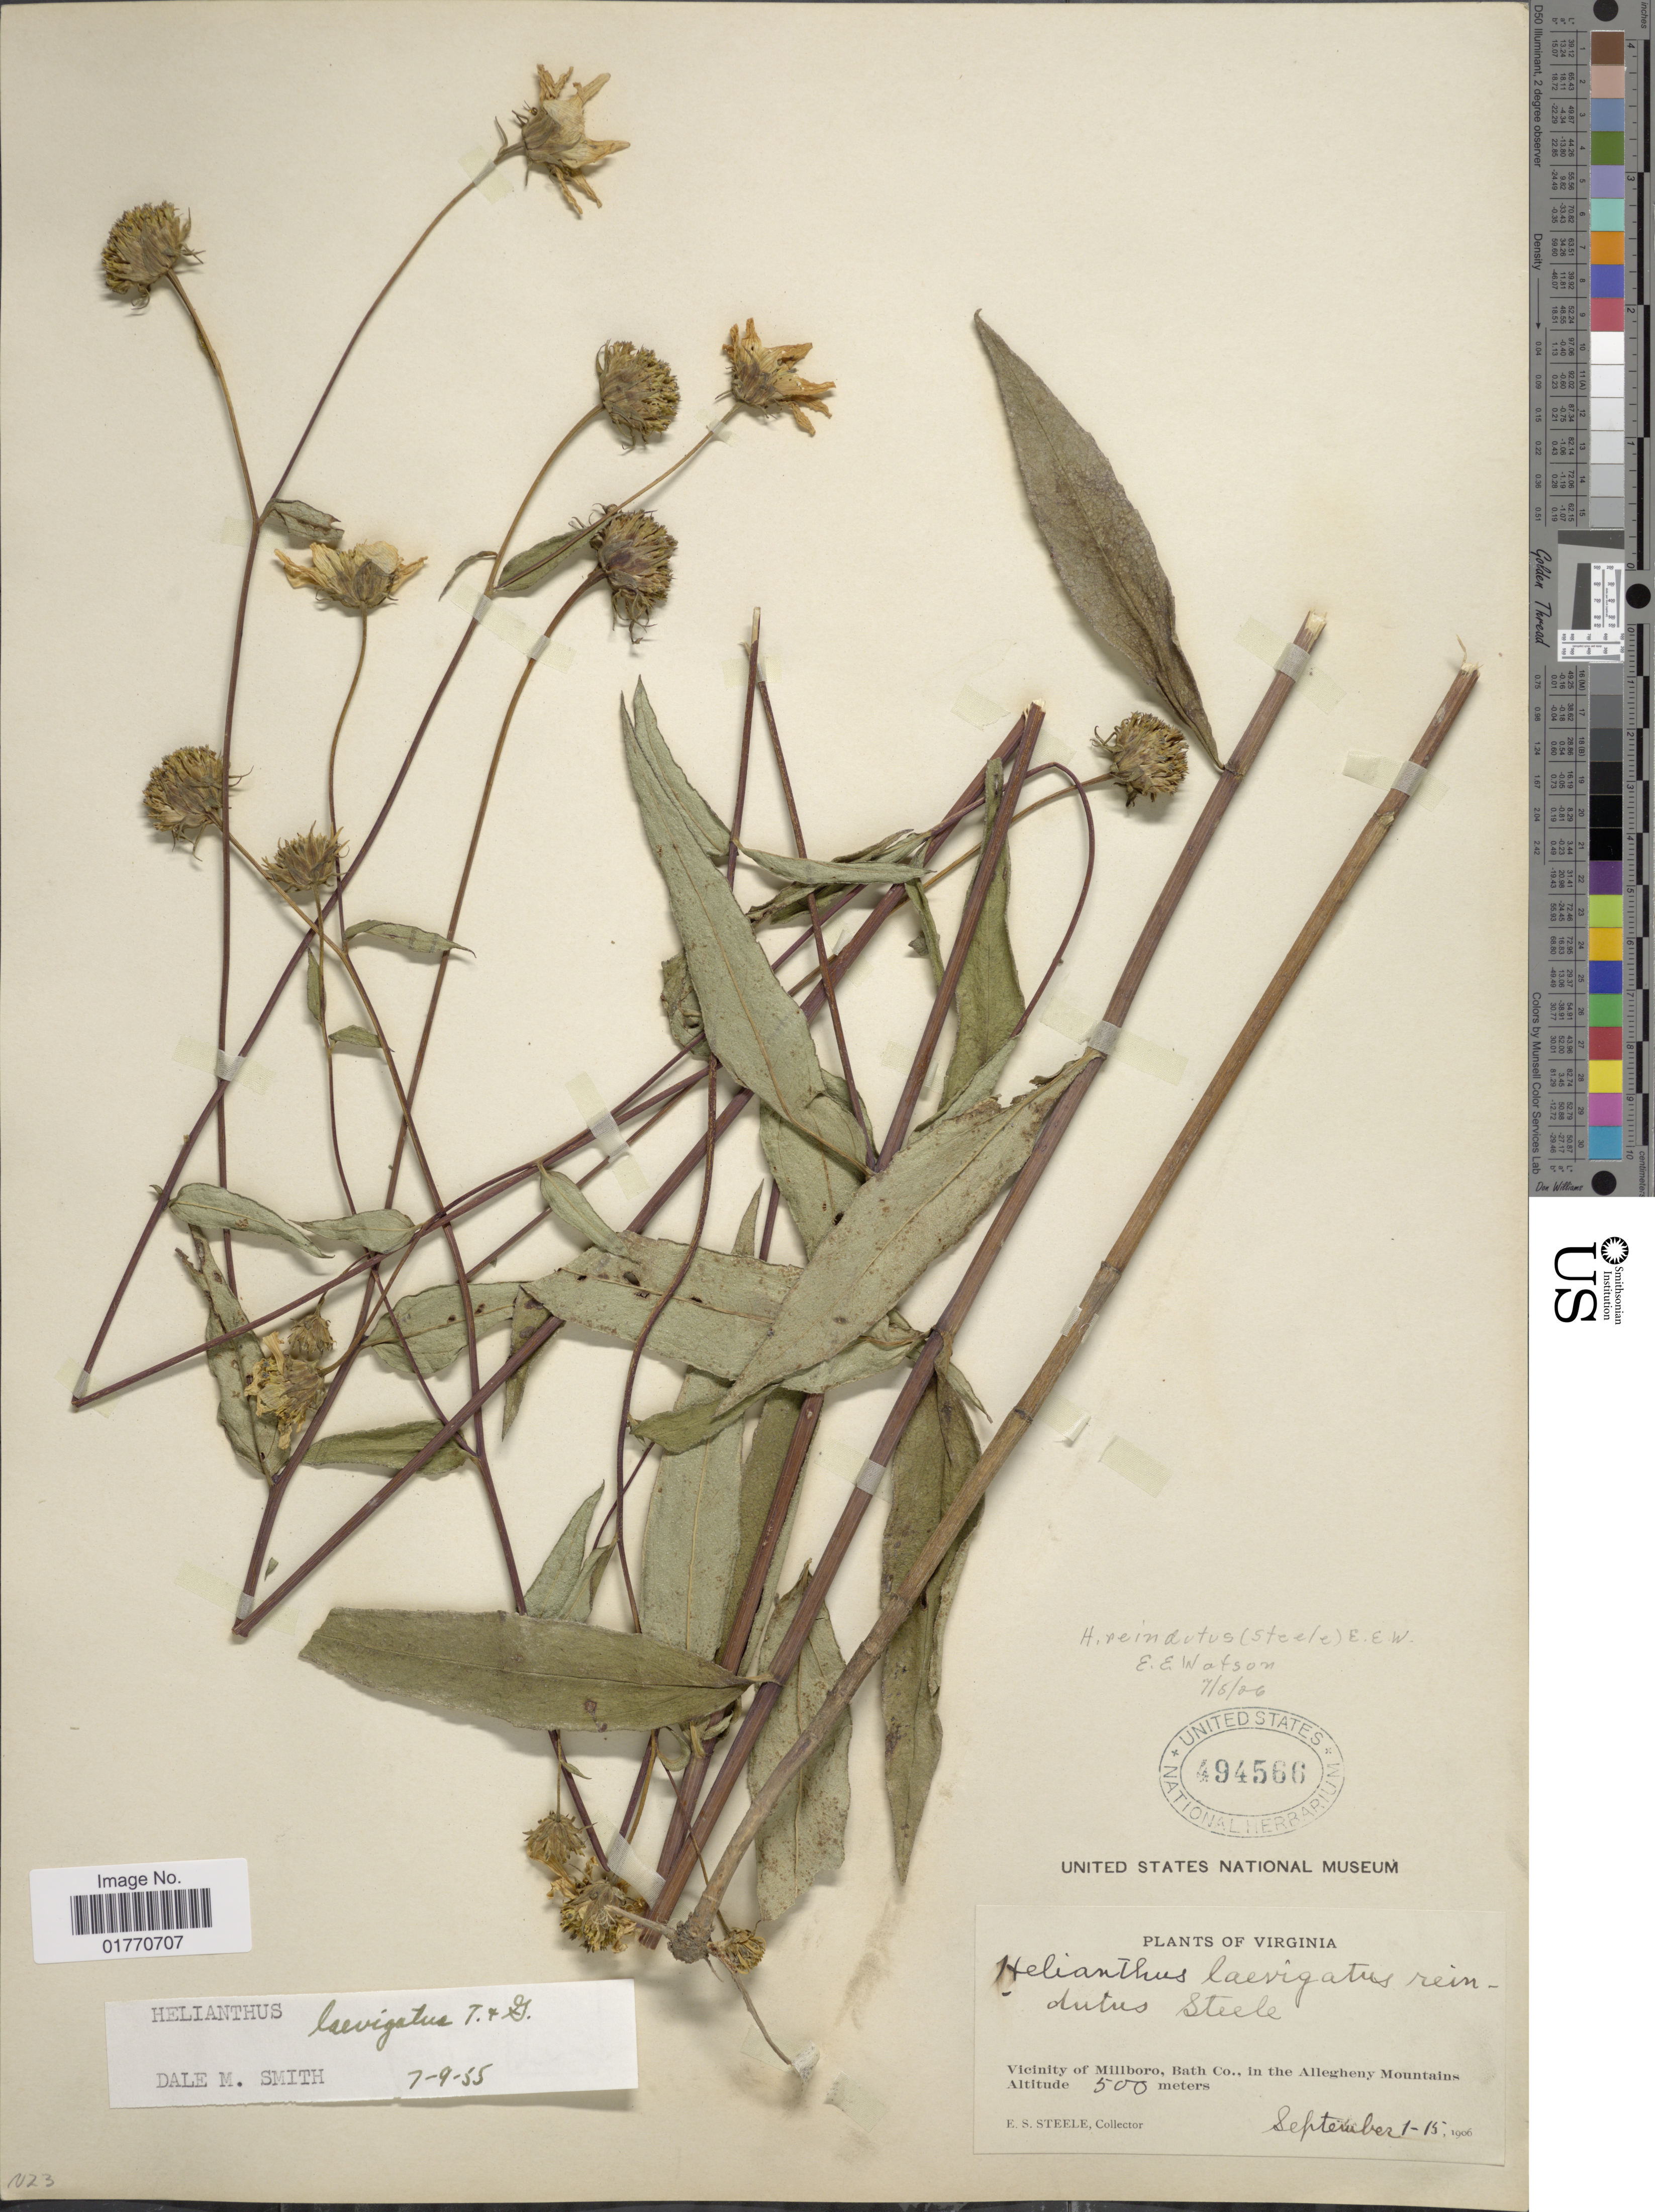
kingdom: Plantae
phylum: Tracheophyta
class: Magnoliopsida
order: Asterales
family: Asteraceae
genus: Helianthus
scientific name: Helianthus laevigatus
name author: Torr. & A. Gray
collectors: E. Steele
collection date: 1906-09-01/1906-09-15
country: United States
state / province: Virginia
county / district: Bath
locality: Vicinity of Millboro, Bath Co., in the Allegeheny Mountains.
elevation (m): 500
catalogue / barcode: US 494566